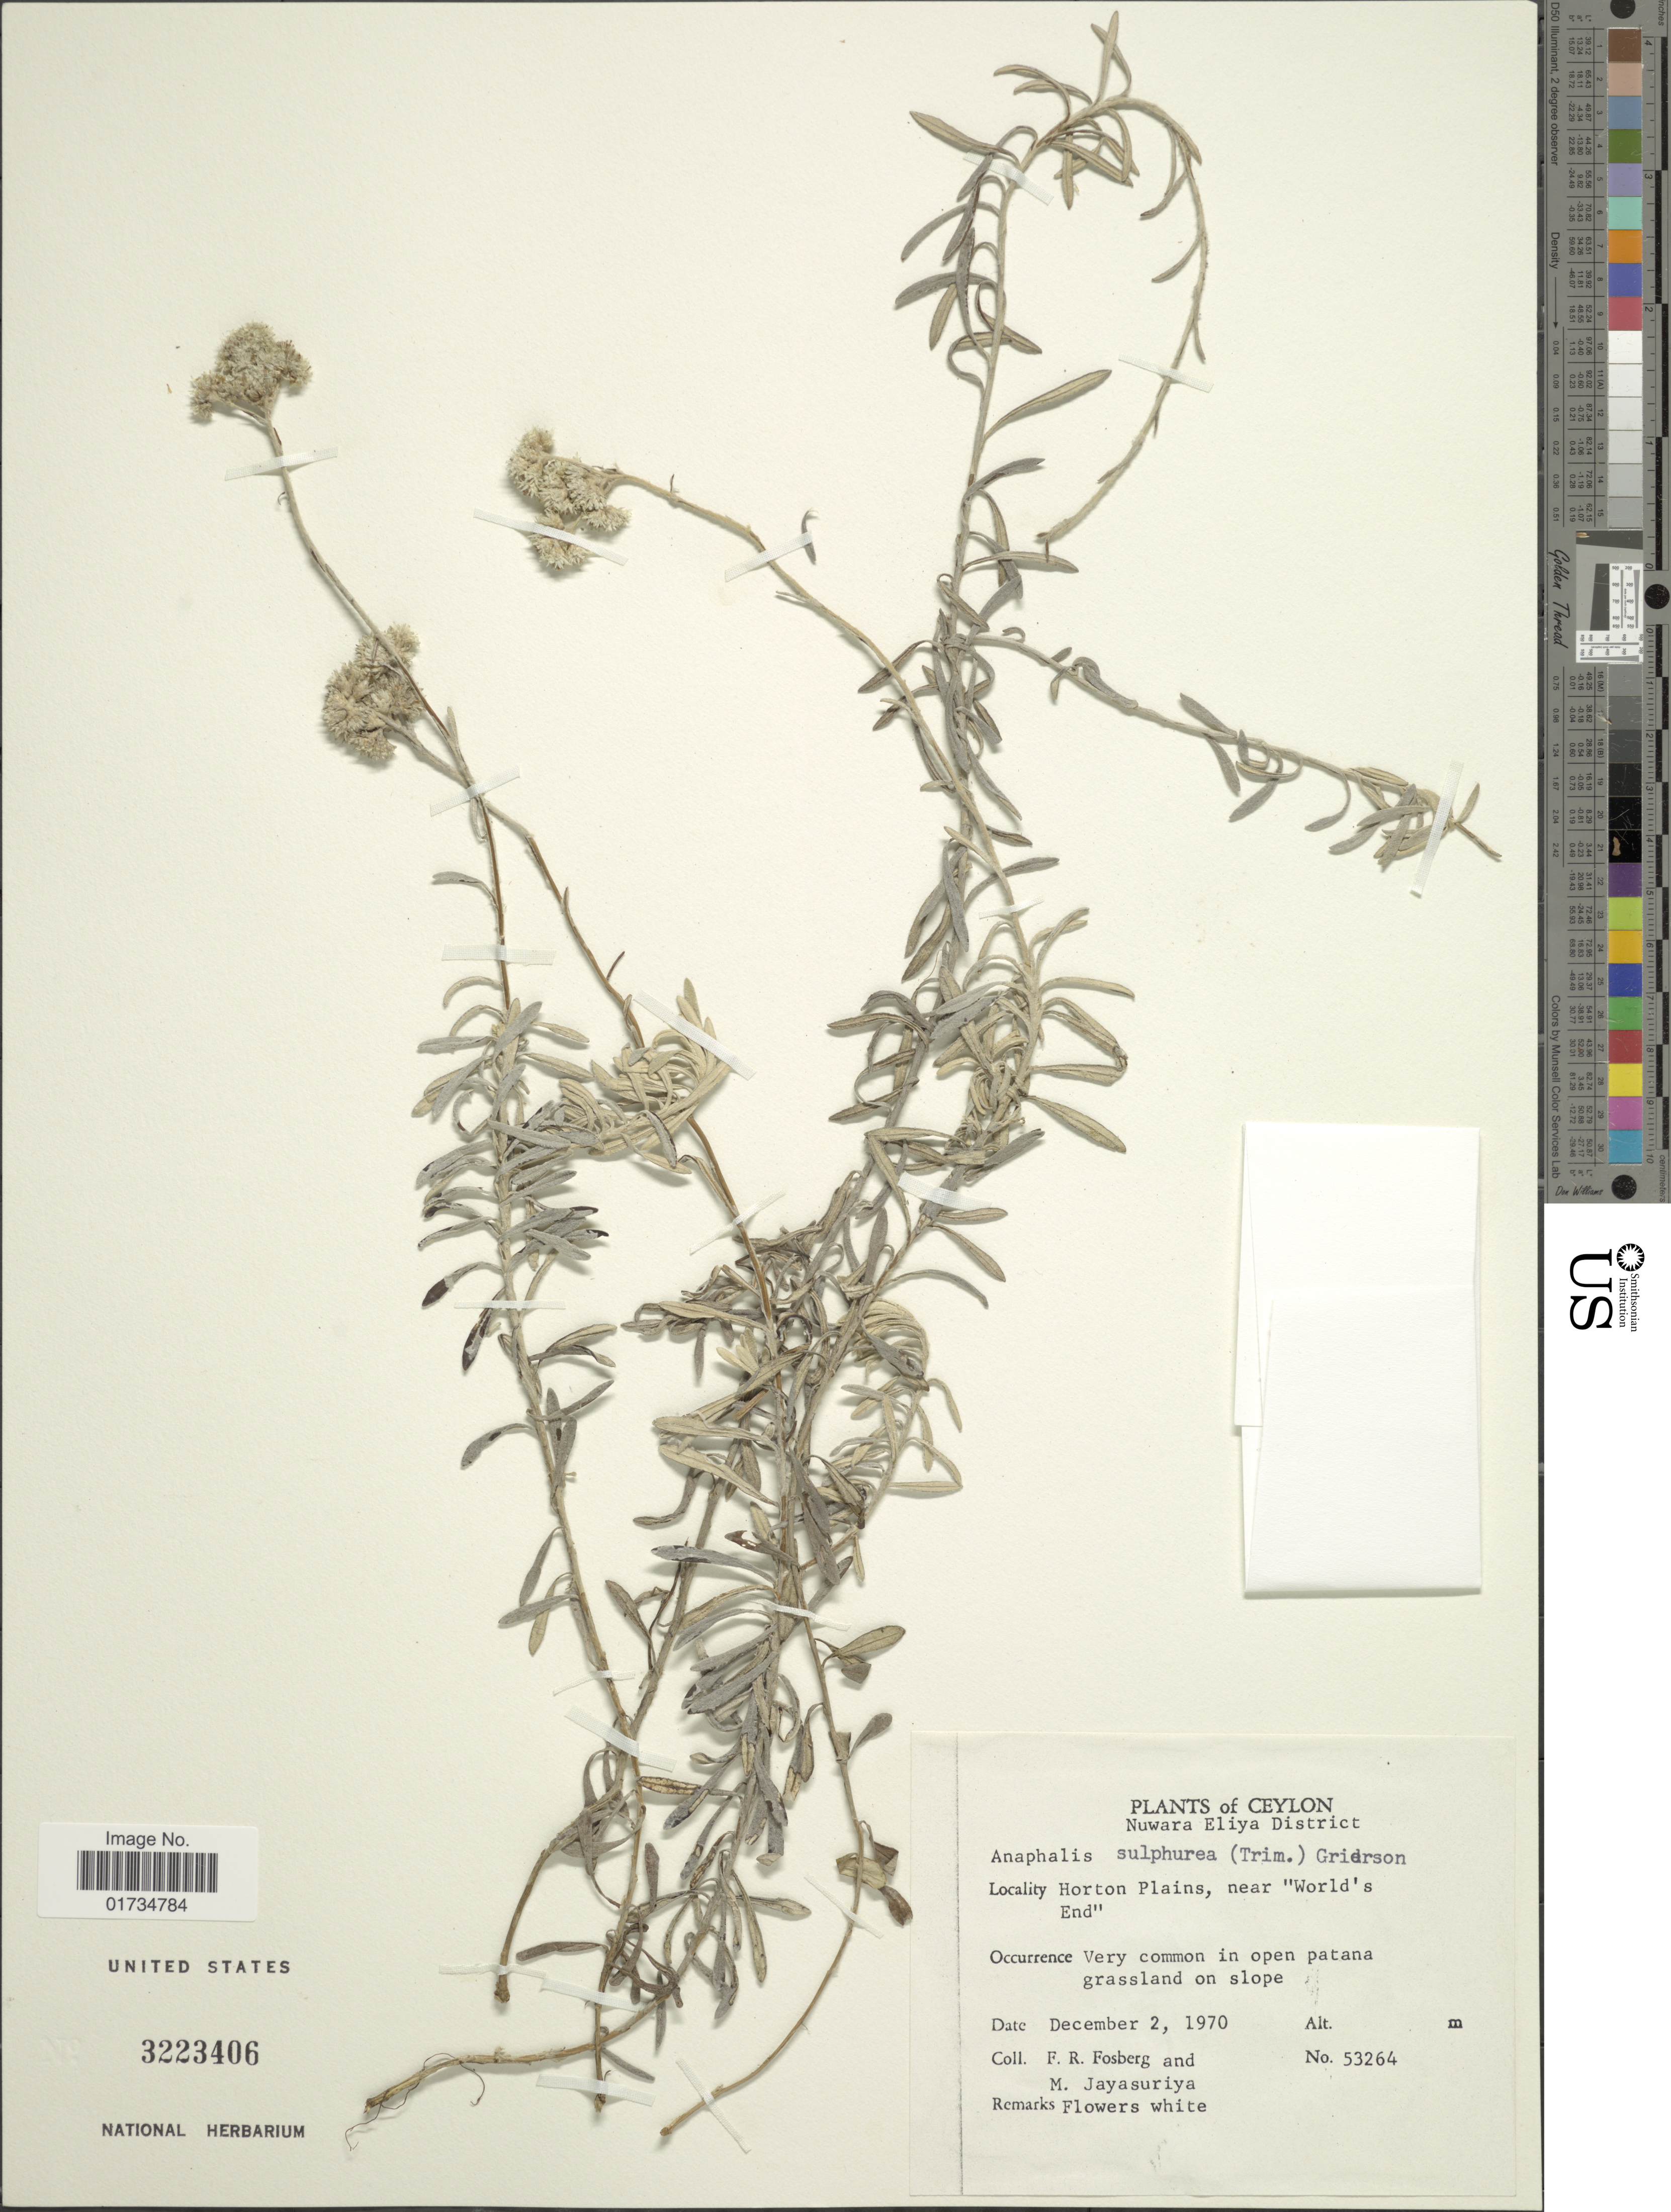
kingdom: Plantae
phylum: Tracheophyta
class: Magnoliopsida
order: Asterales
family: Asteraceae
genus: Anaphalis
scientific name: Anaphalis sulphurea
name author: (Trimen) Grierson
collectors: F. R. Fosberg & M. Jayasuriya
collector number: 53264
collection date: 1970-12-02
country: Sri Lanka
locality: Ceylon. Nuwara Eliya District. Horton Plains, near "World's End"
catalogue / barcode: US 3223406